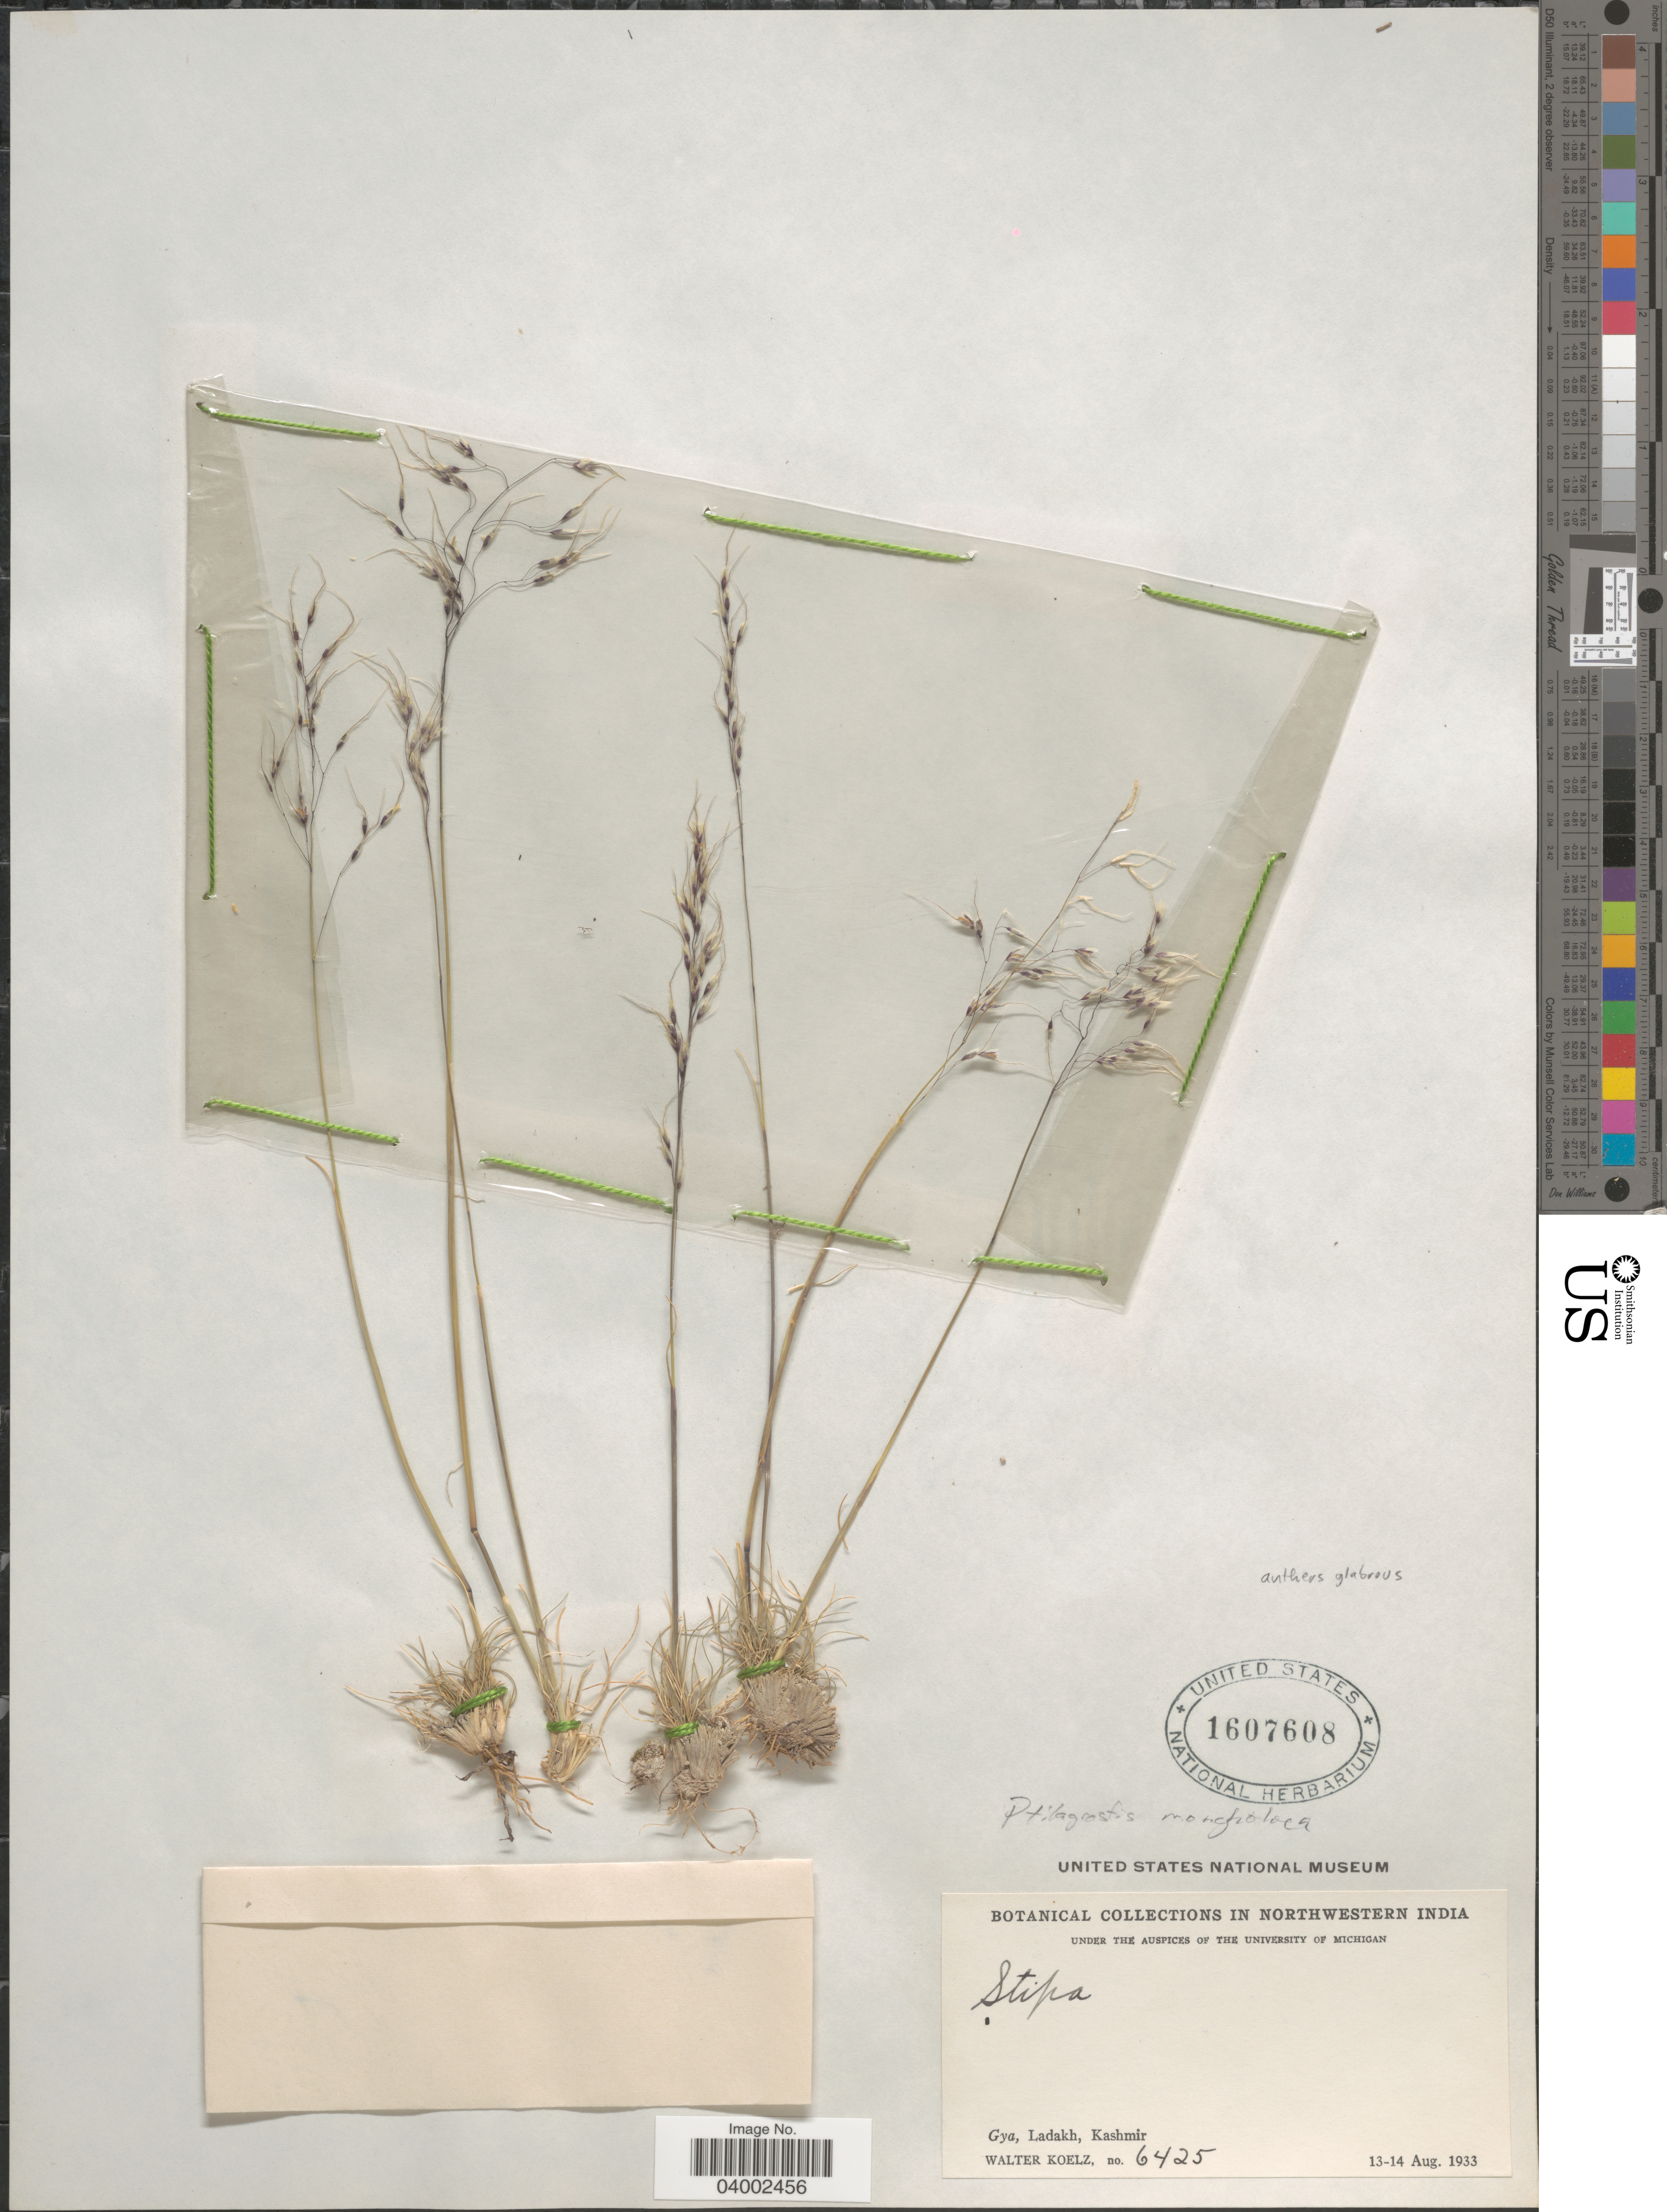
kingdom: Plantae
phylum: Tracheophyta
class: Liliopsida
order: Poales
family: Poaceae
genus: Ptilagrostis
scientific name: Ptilagrostis mongholica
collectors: W. N. Koelz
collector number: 6425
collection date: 1933-08-13/1933-08-14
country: India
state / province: Jammu and Kashmir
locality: In northwestern India. Gya, Ladakh, Kashmir.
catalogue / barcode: US 1607608